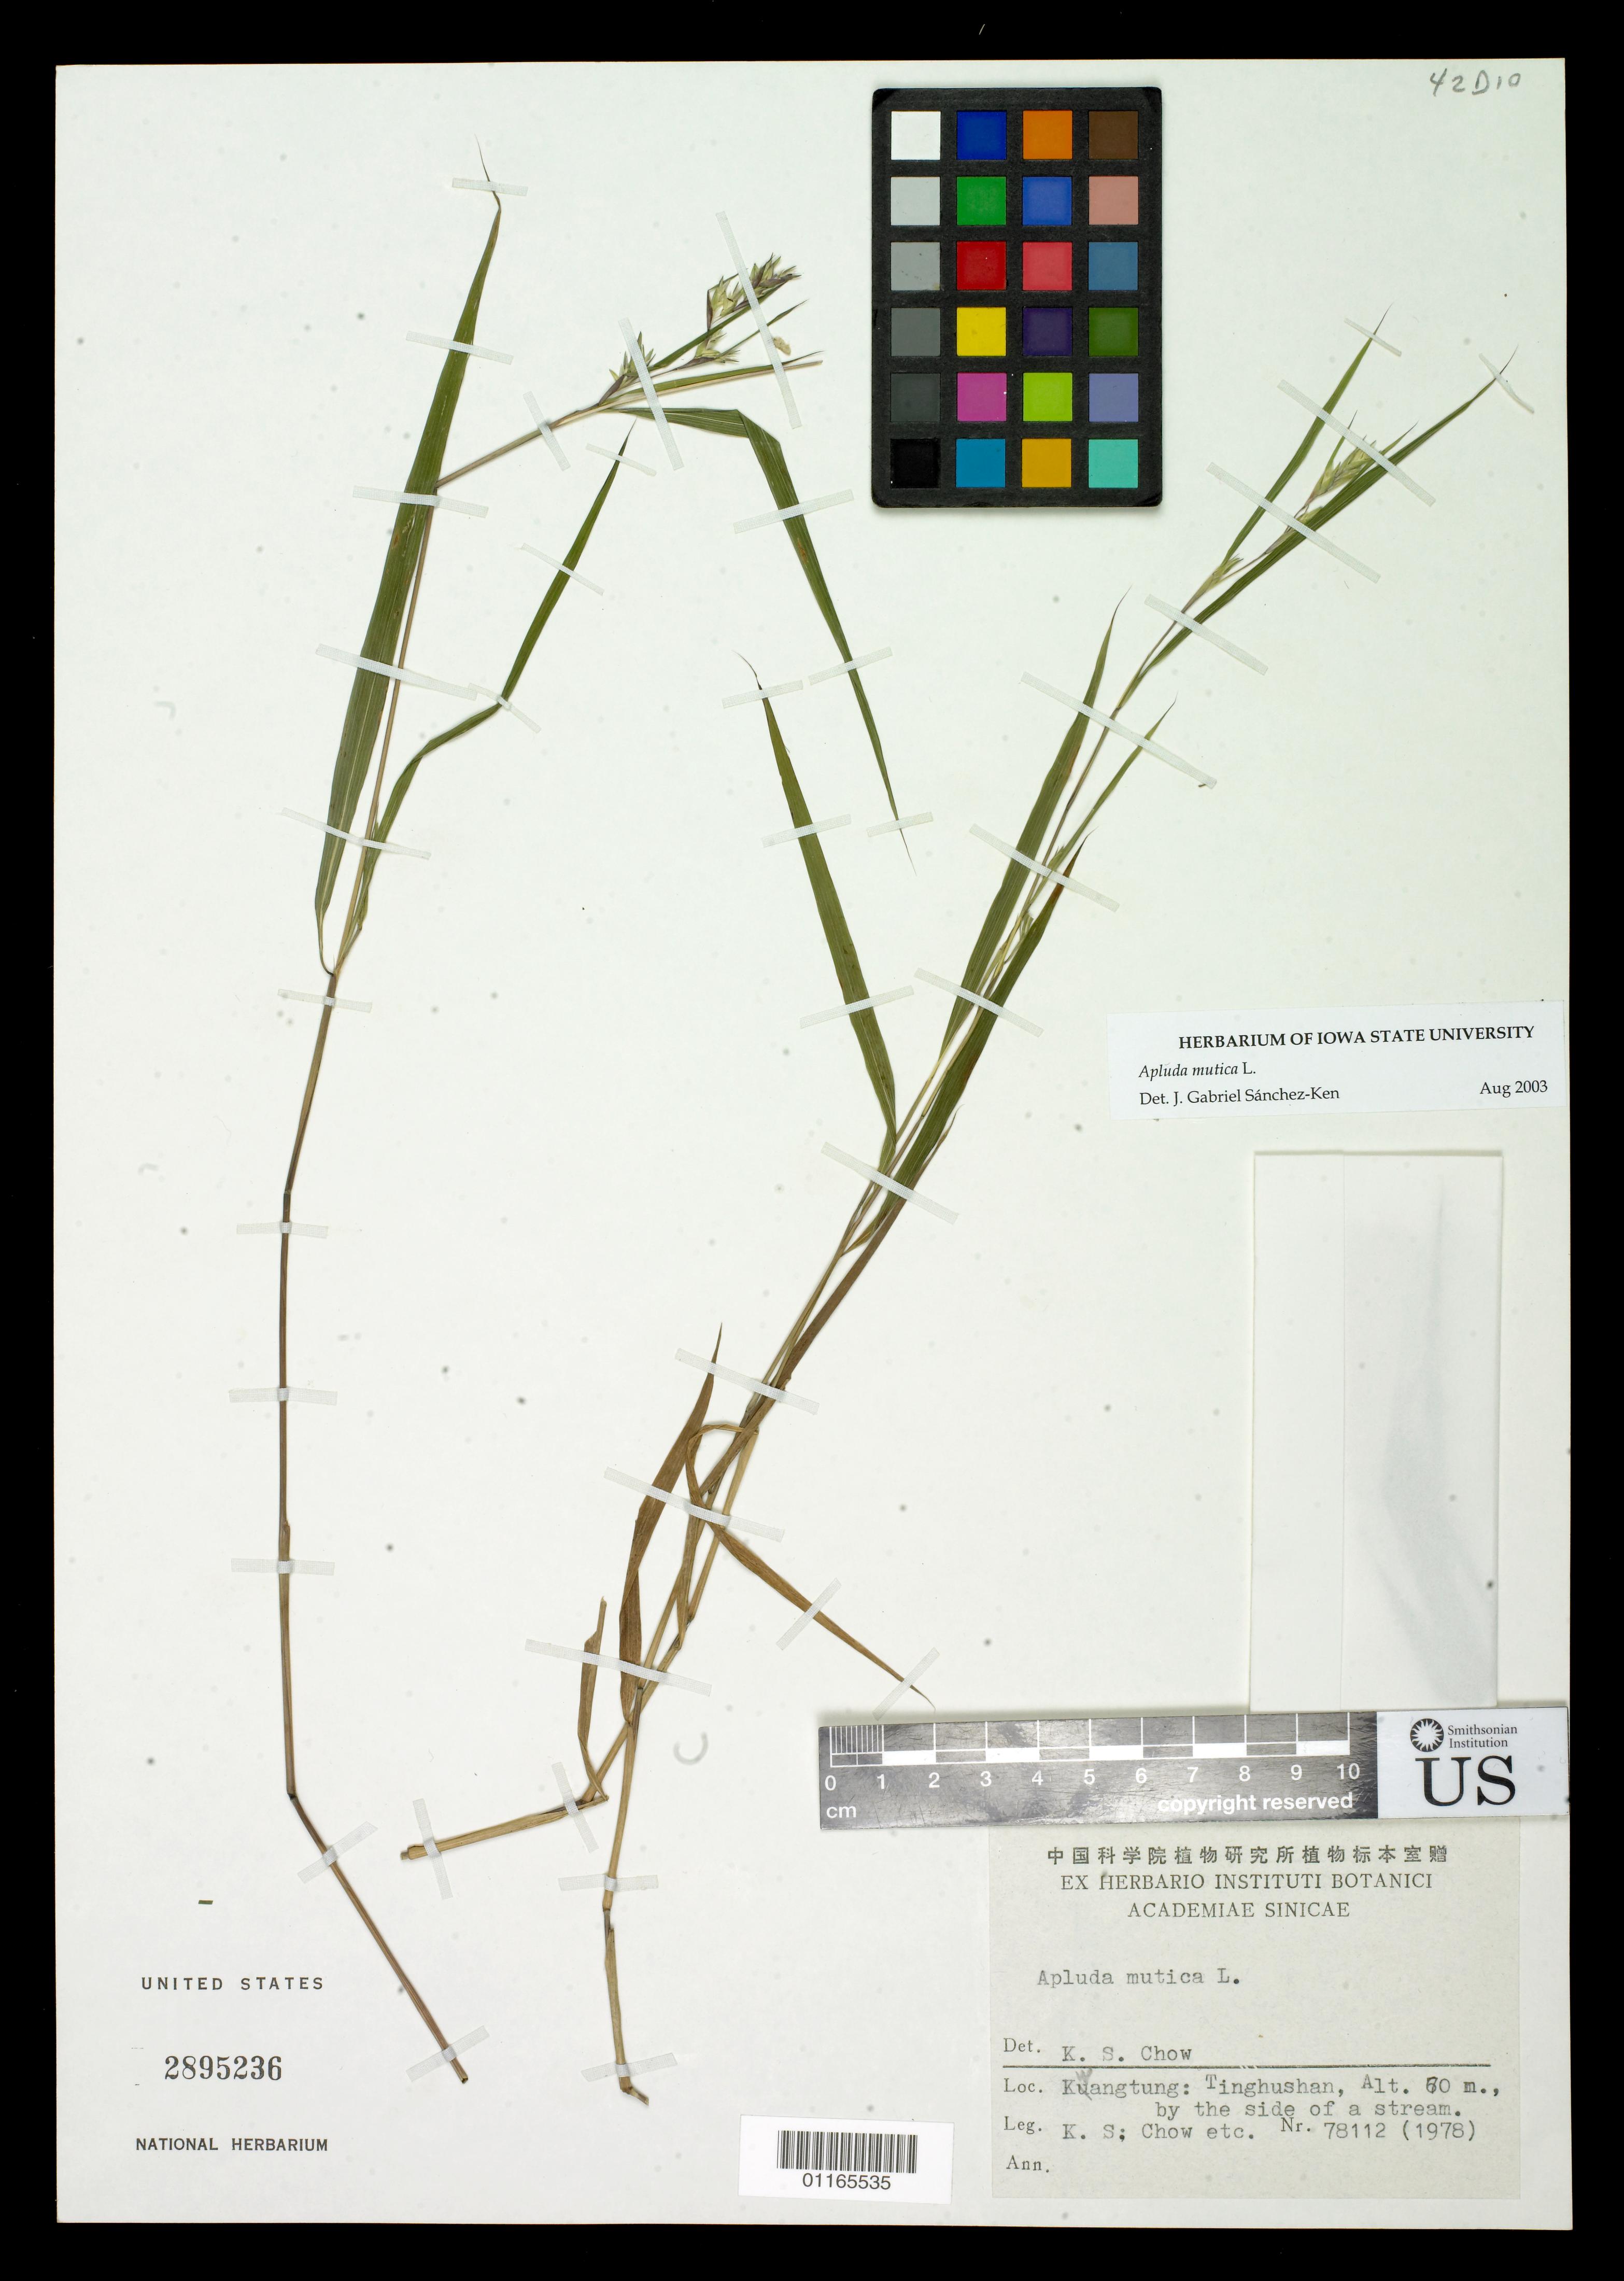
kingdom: Plantae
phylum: Tracheophyta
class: Liliopsida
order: Poales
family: Poaceae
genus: Apluda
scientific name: Apluda mutica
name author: L.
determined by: Chow, K. S.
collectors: K. S. Chow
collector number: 78112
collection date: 1978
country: China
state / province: Guangdong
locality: Tinghushan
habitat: by side of a stream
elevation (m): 70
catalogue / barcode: US 2895236